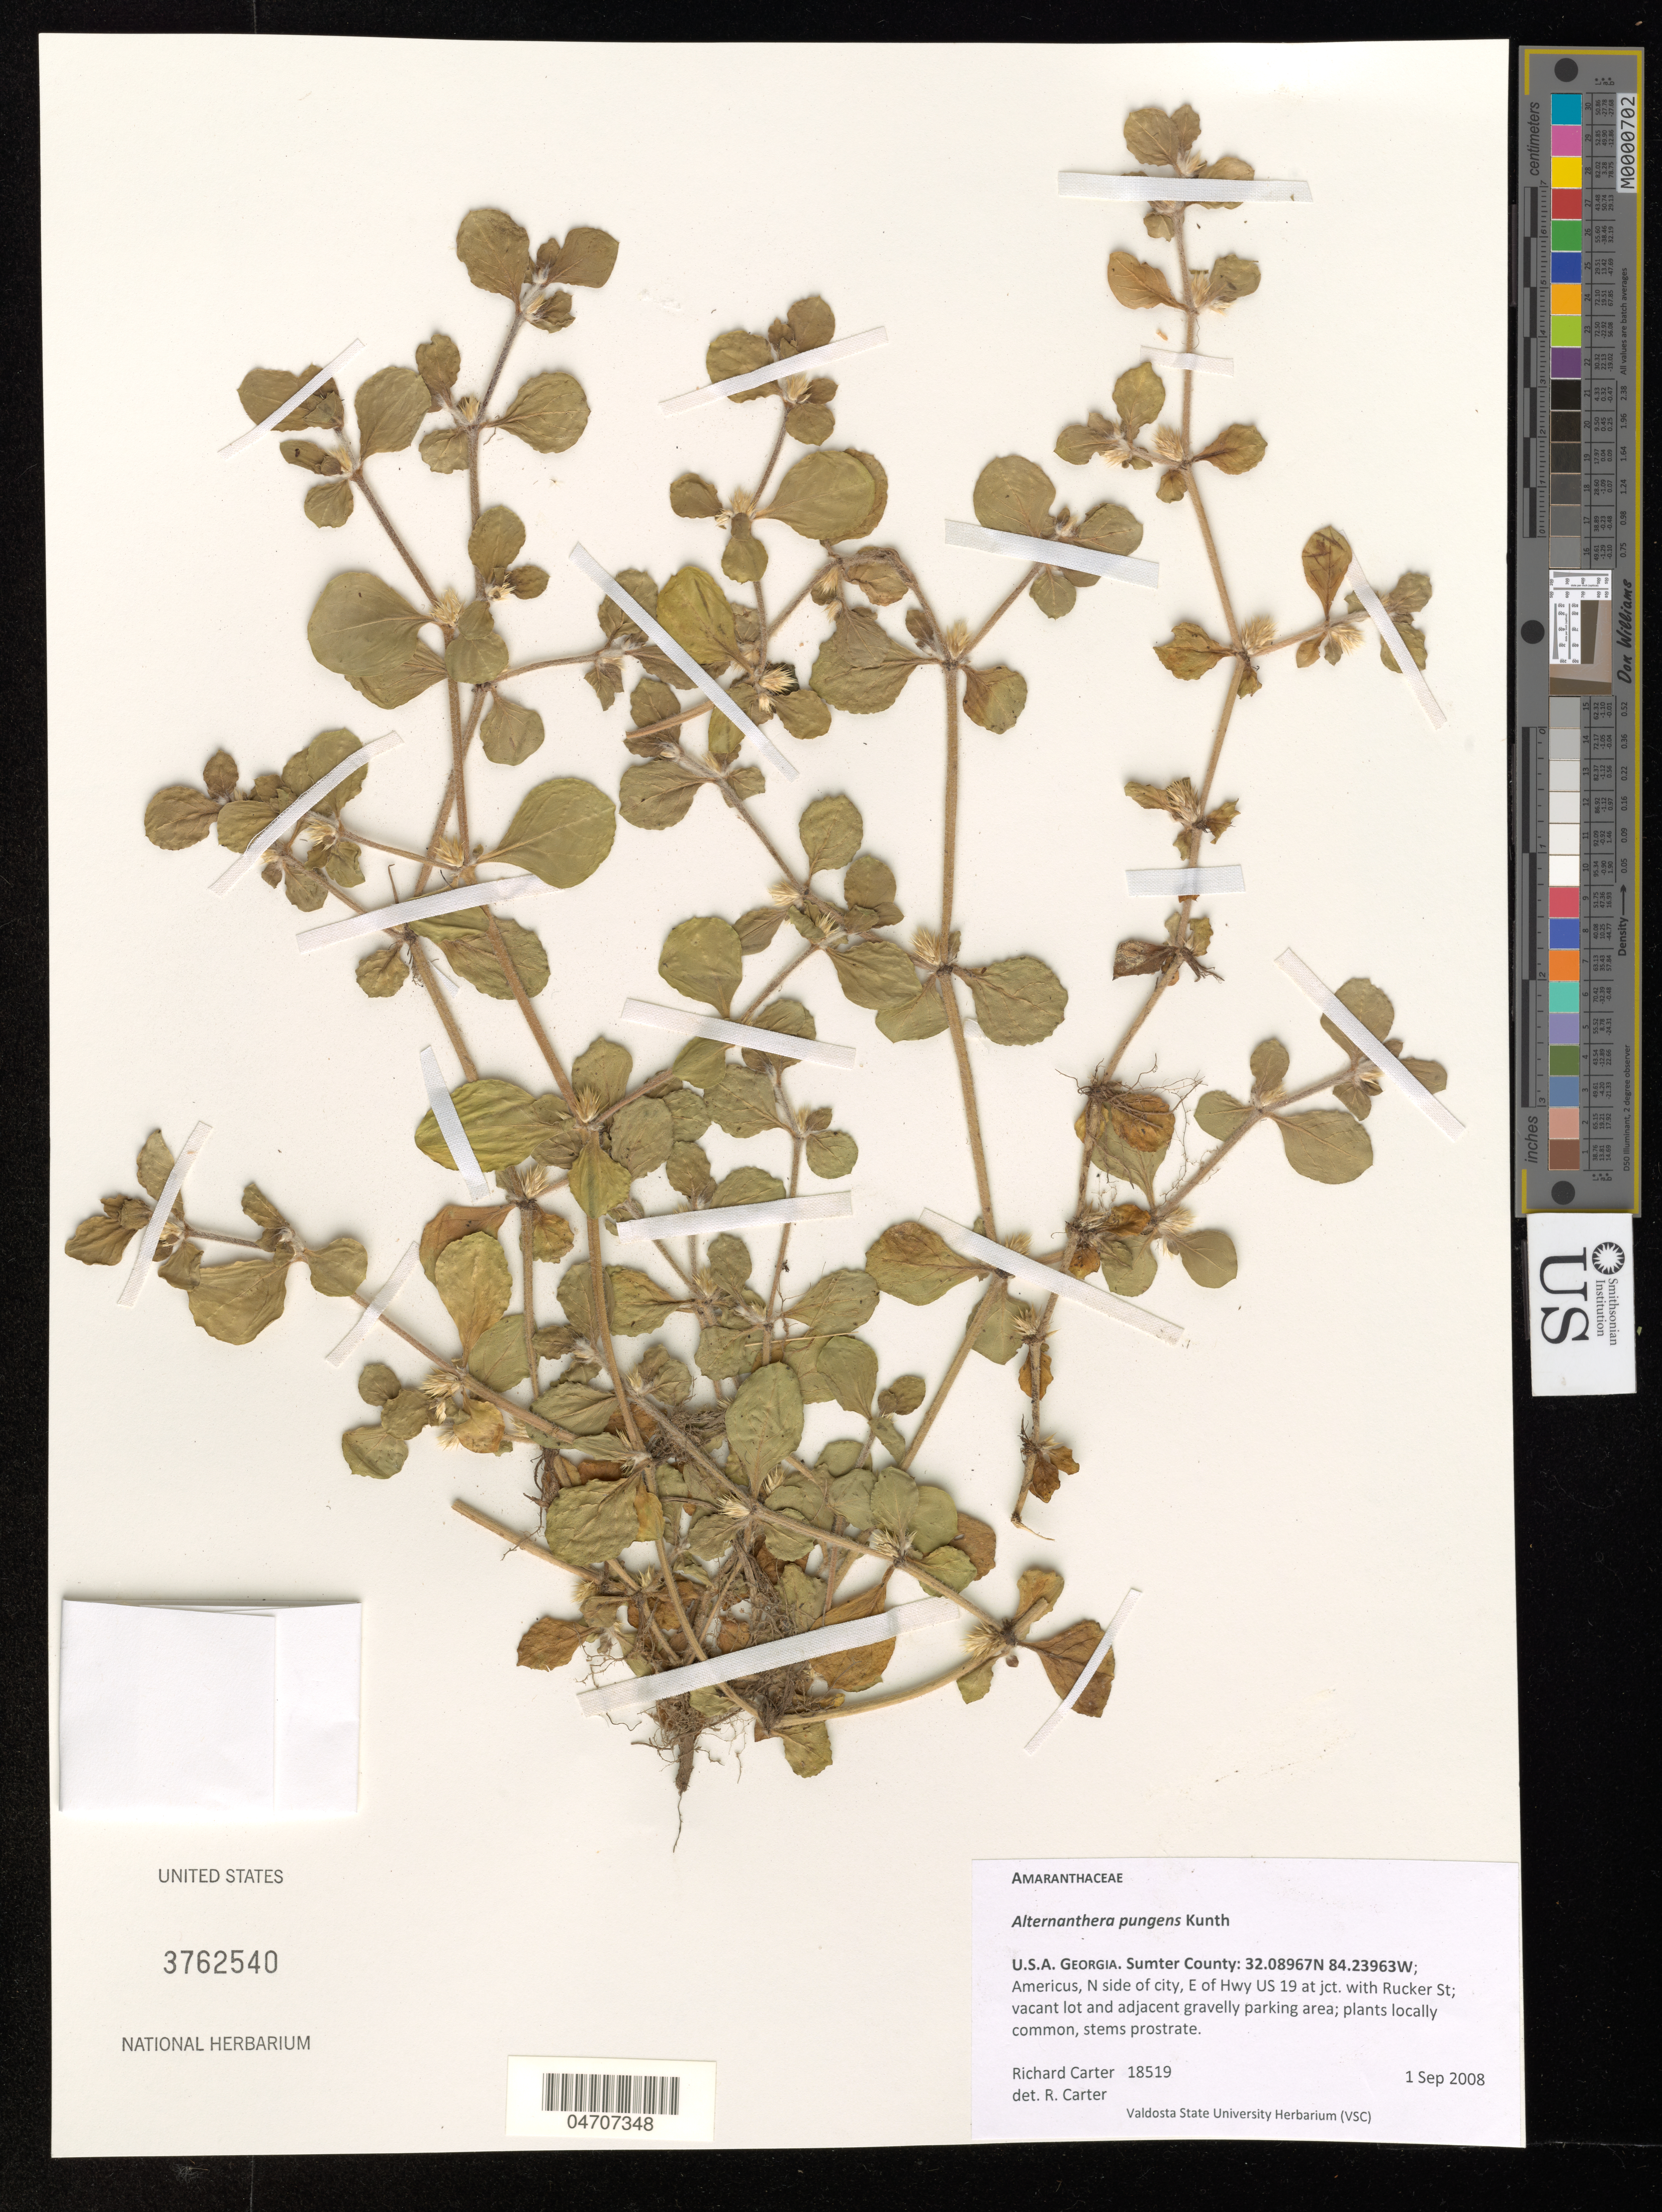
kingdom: Plantae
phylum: Tracheophyta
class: Magnoliopsida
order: Caryophyllales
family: Amaranthaceae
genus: Alternanthera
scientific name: Alternanthera pungens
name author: Kunth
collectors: R. Carter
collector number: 18519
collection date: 2008-09-01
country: United States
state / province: Georgia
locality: Sumter County: Americus, N side of city, E of Hwy US 19 at jct. with Rucker St.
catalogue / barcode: US 3762540